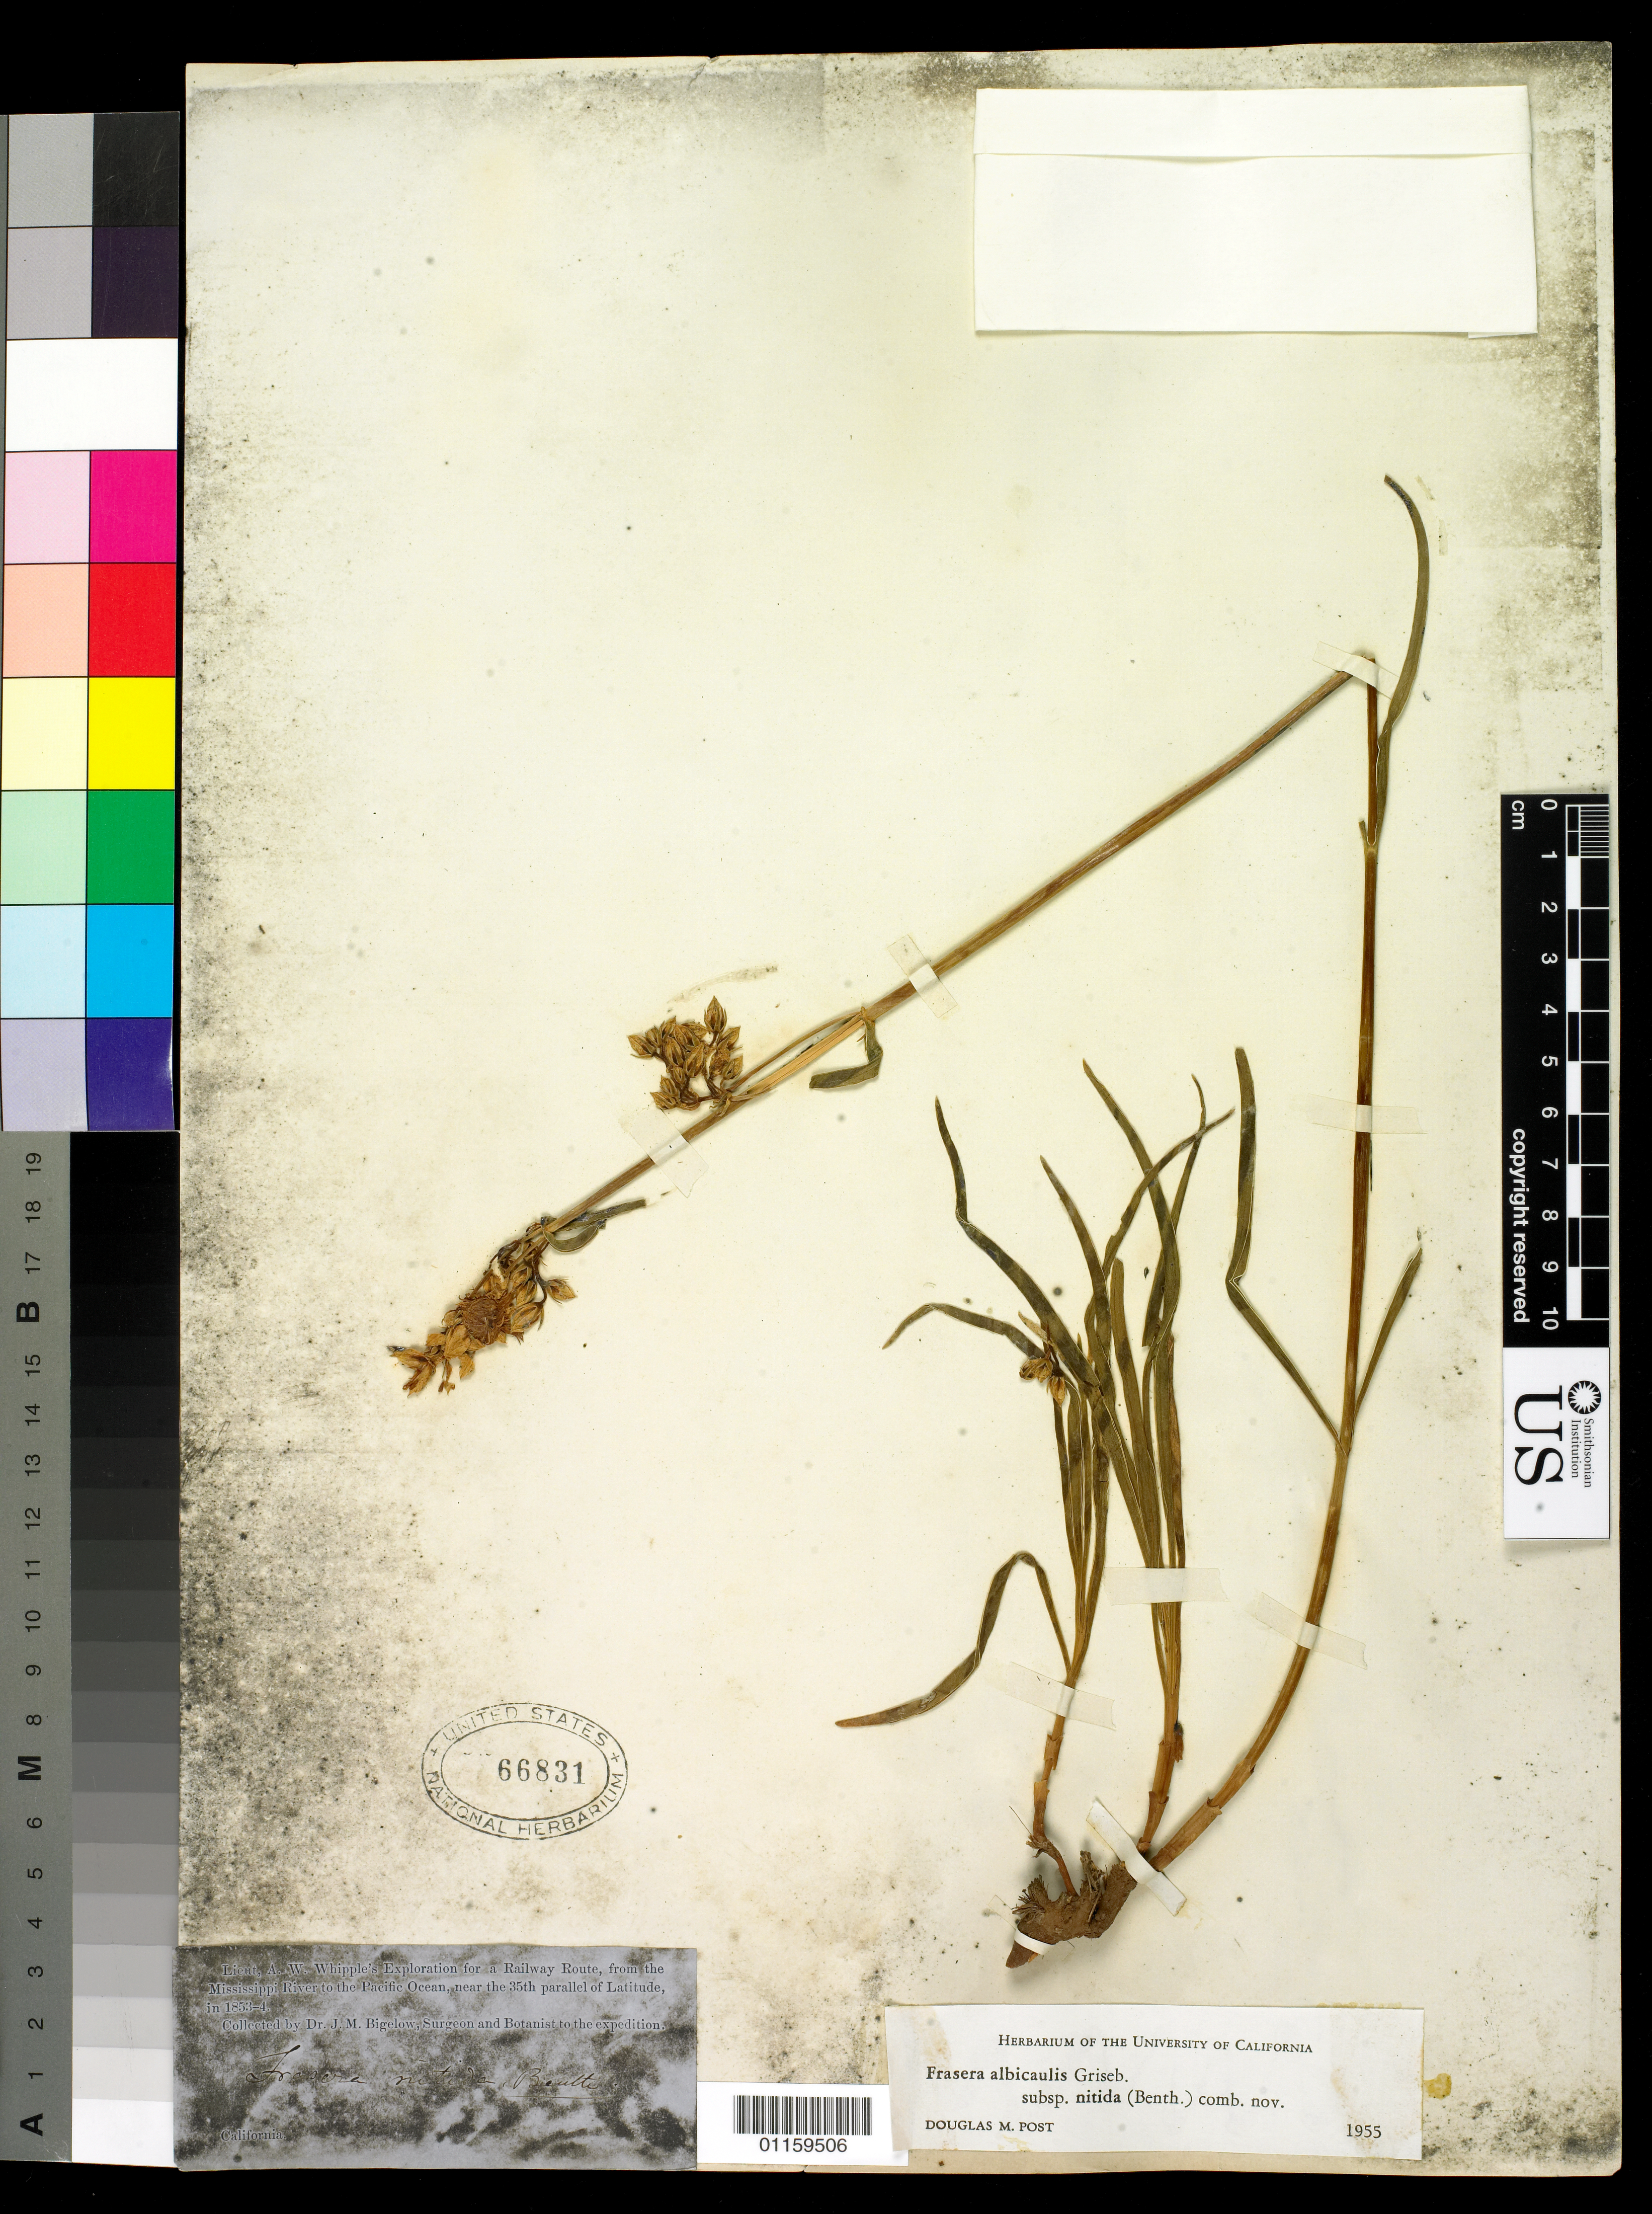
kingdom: Plantae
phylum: Tracheophyta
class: Magnoliopsida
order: Gentianales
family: Gentianaceae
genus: Swertia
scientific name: Swertia albicaulis var. nitida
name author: (Benth.) Kuntze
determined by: Post, D. M.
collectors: J. M. Bigelow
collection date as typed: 1853 to -- --- 1854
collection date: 1853/1854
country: United States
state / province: California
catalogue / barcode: US 66831